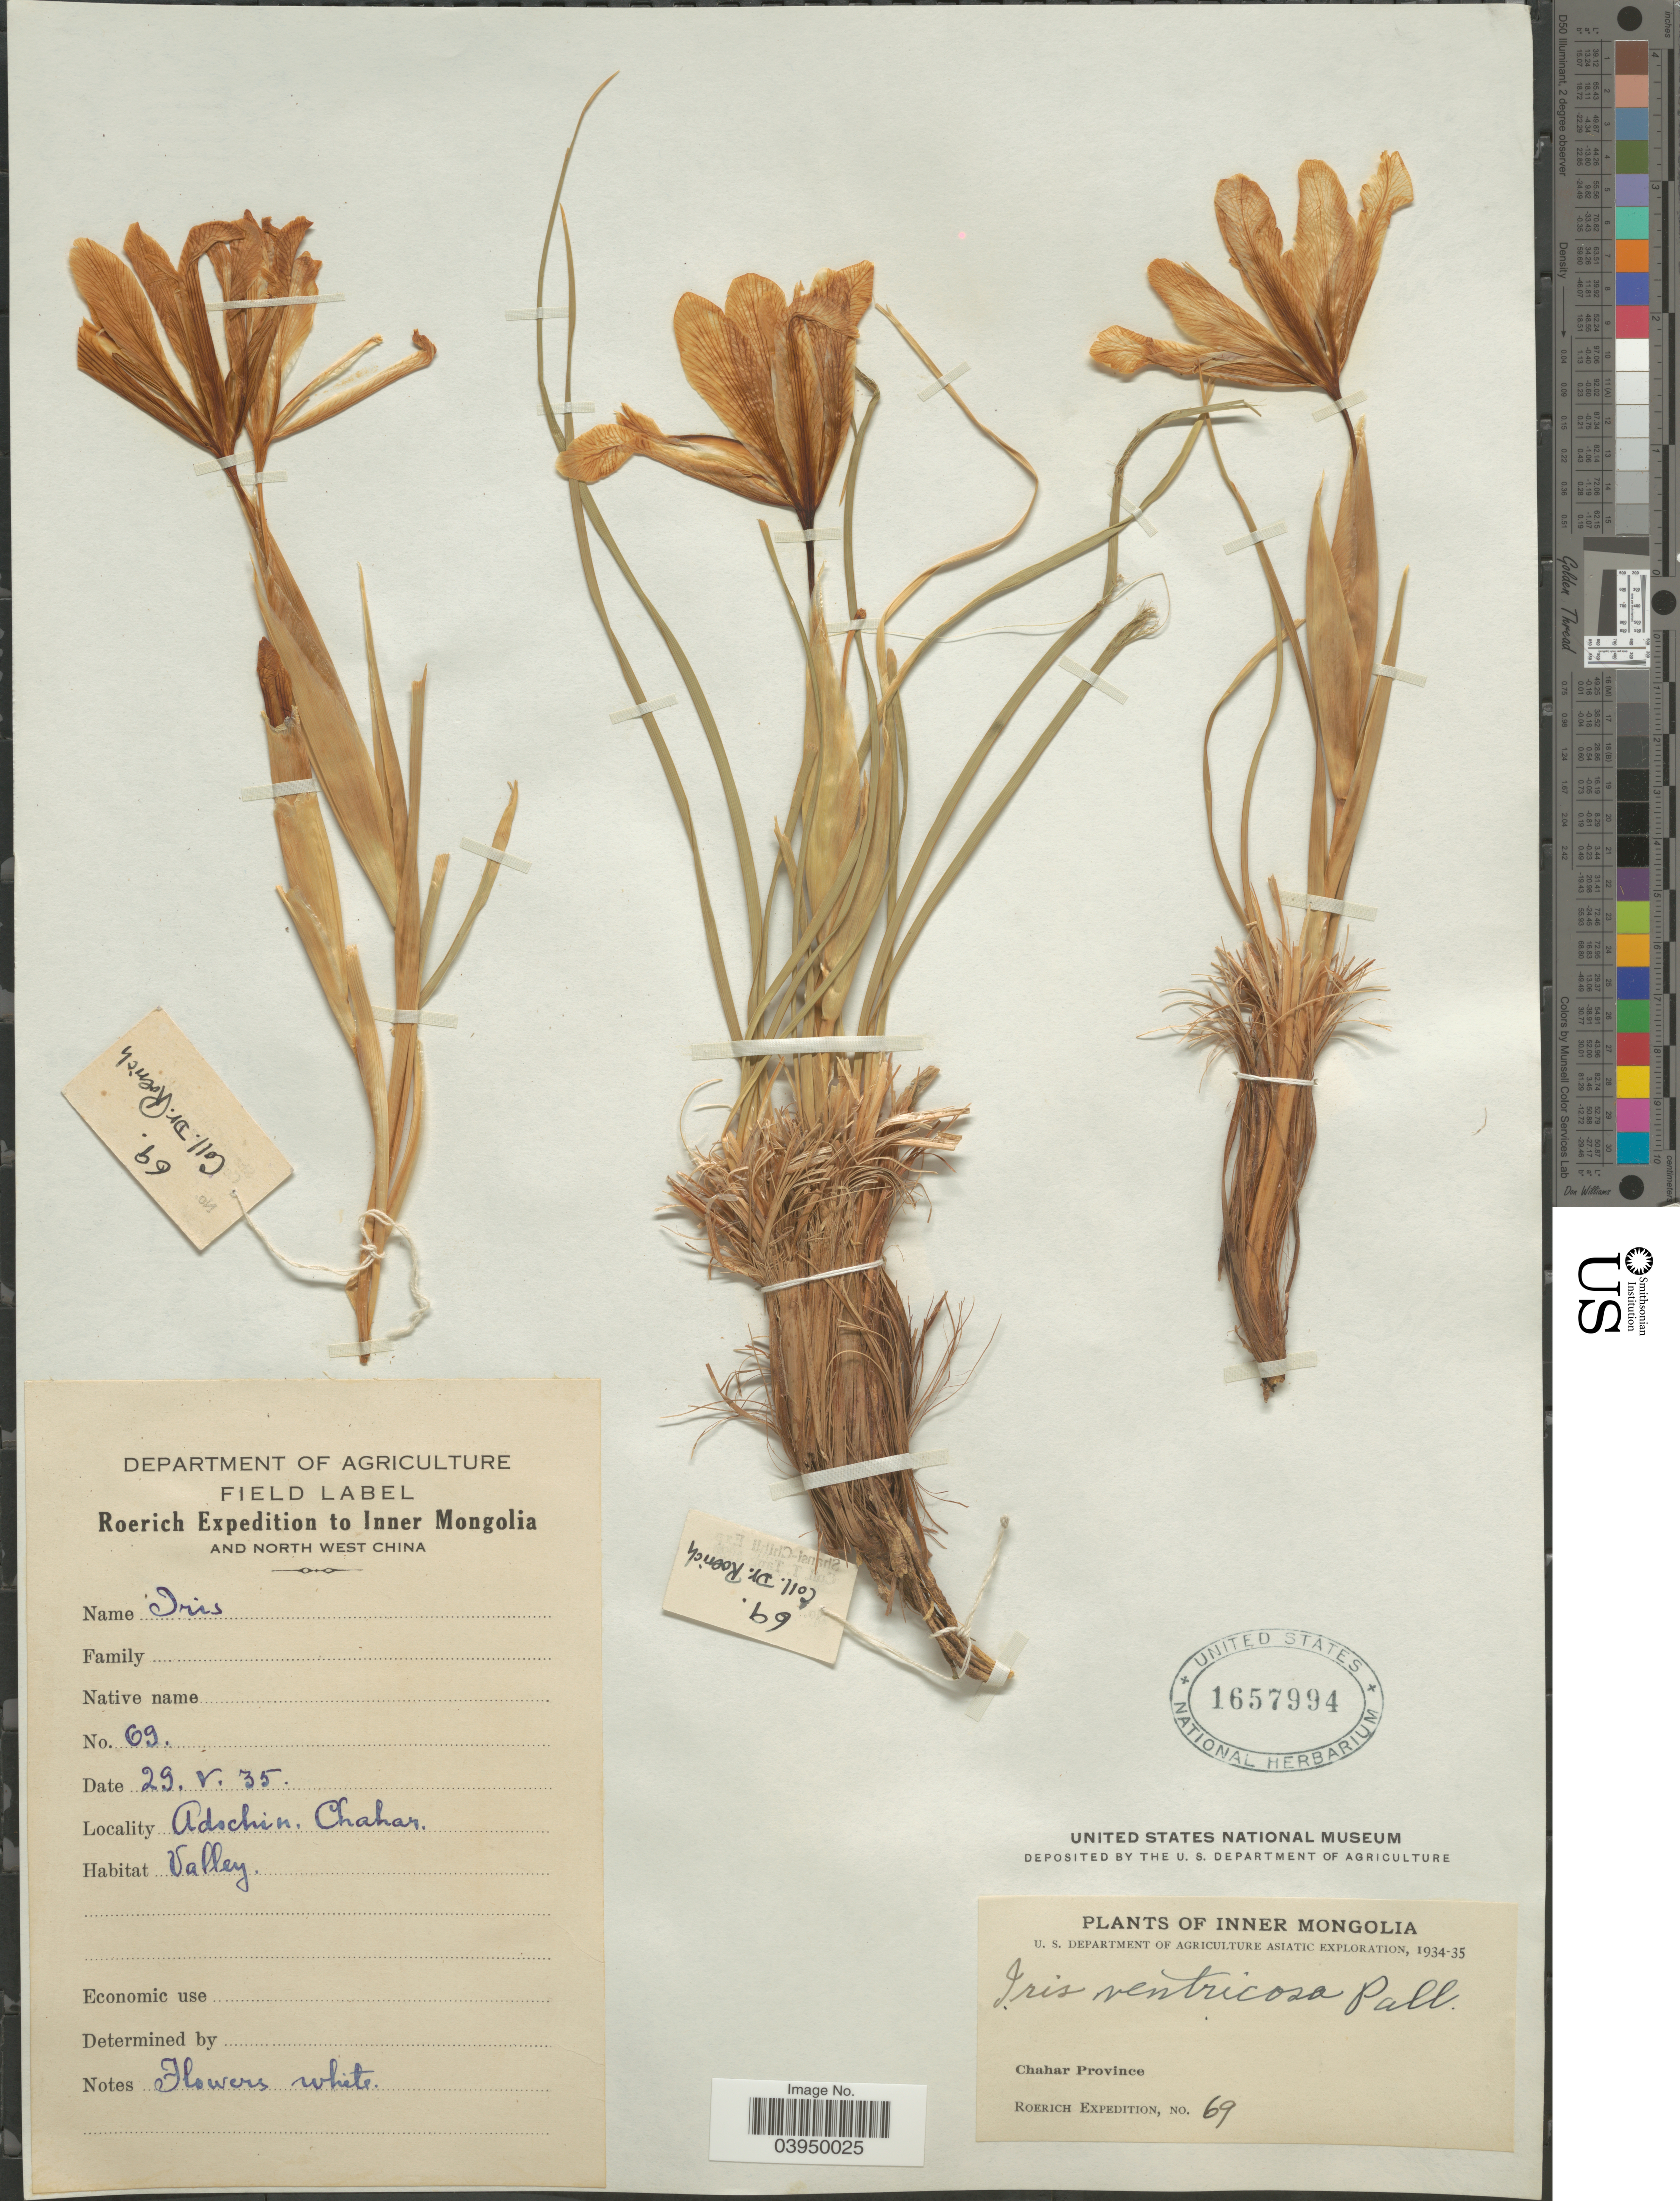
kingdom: Plantae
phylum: Tracheophyta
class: Liliopsida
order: Asparagales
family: Iridaceae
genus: Iris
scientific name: Iris ventricosa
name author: Pall.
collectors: Roerich Expedition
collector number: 69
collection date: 1935-05-29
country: China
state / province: Nei Monggol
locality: Inner Mongolia and North West China. Chahar Province. Adschin. Chahar. Valley.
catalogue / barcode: US 1657994